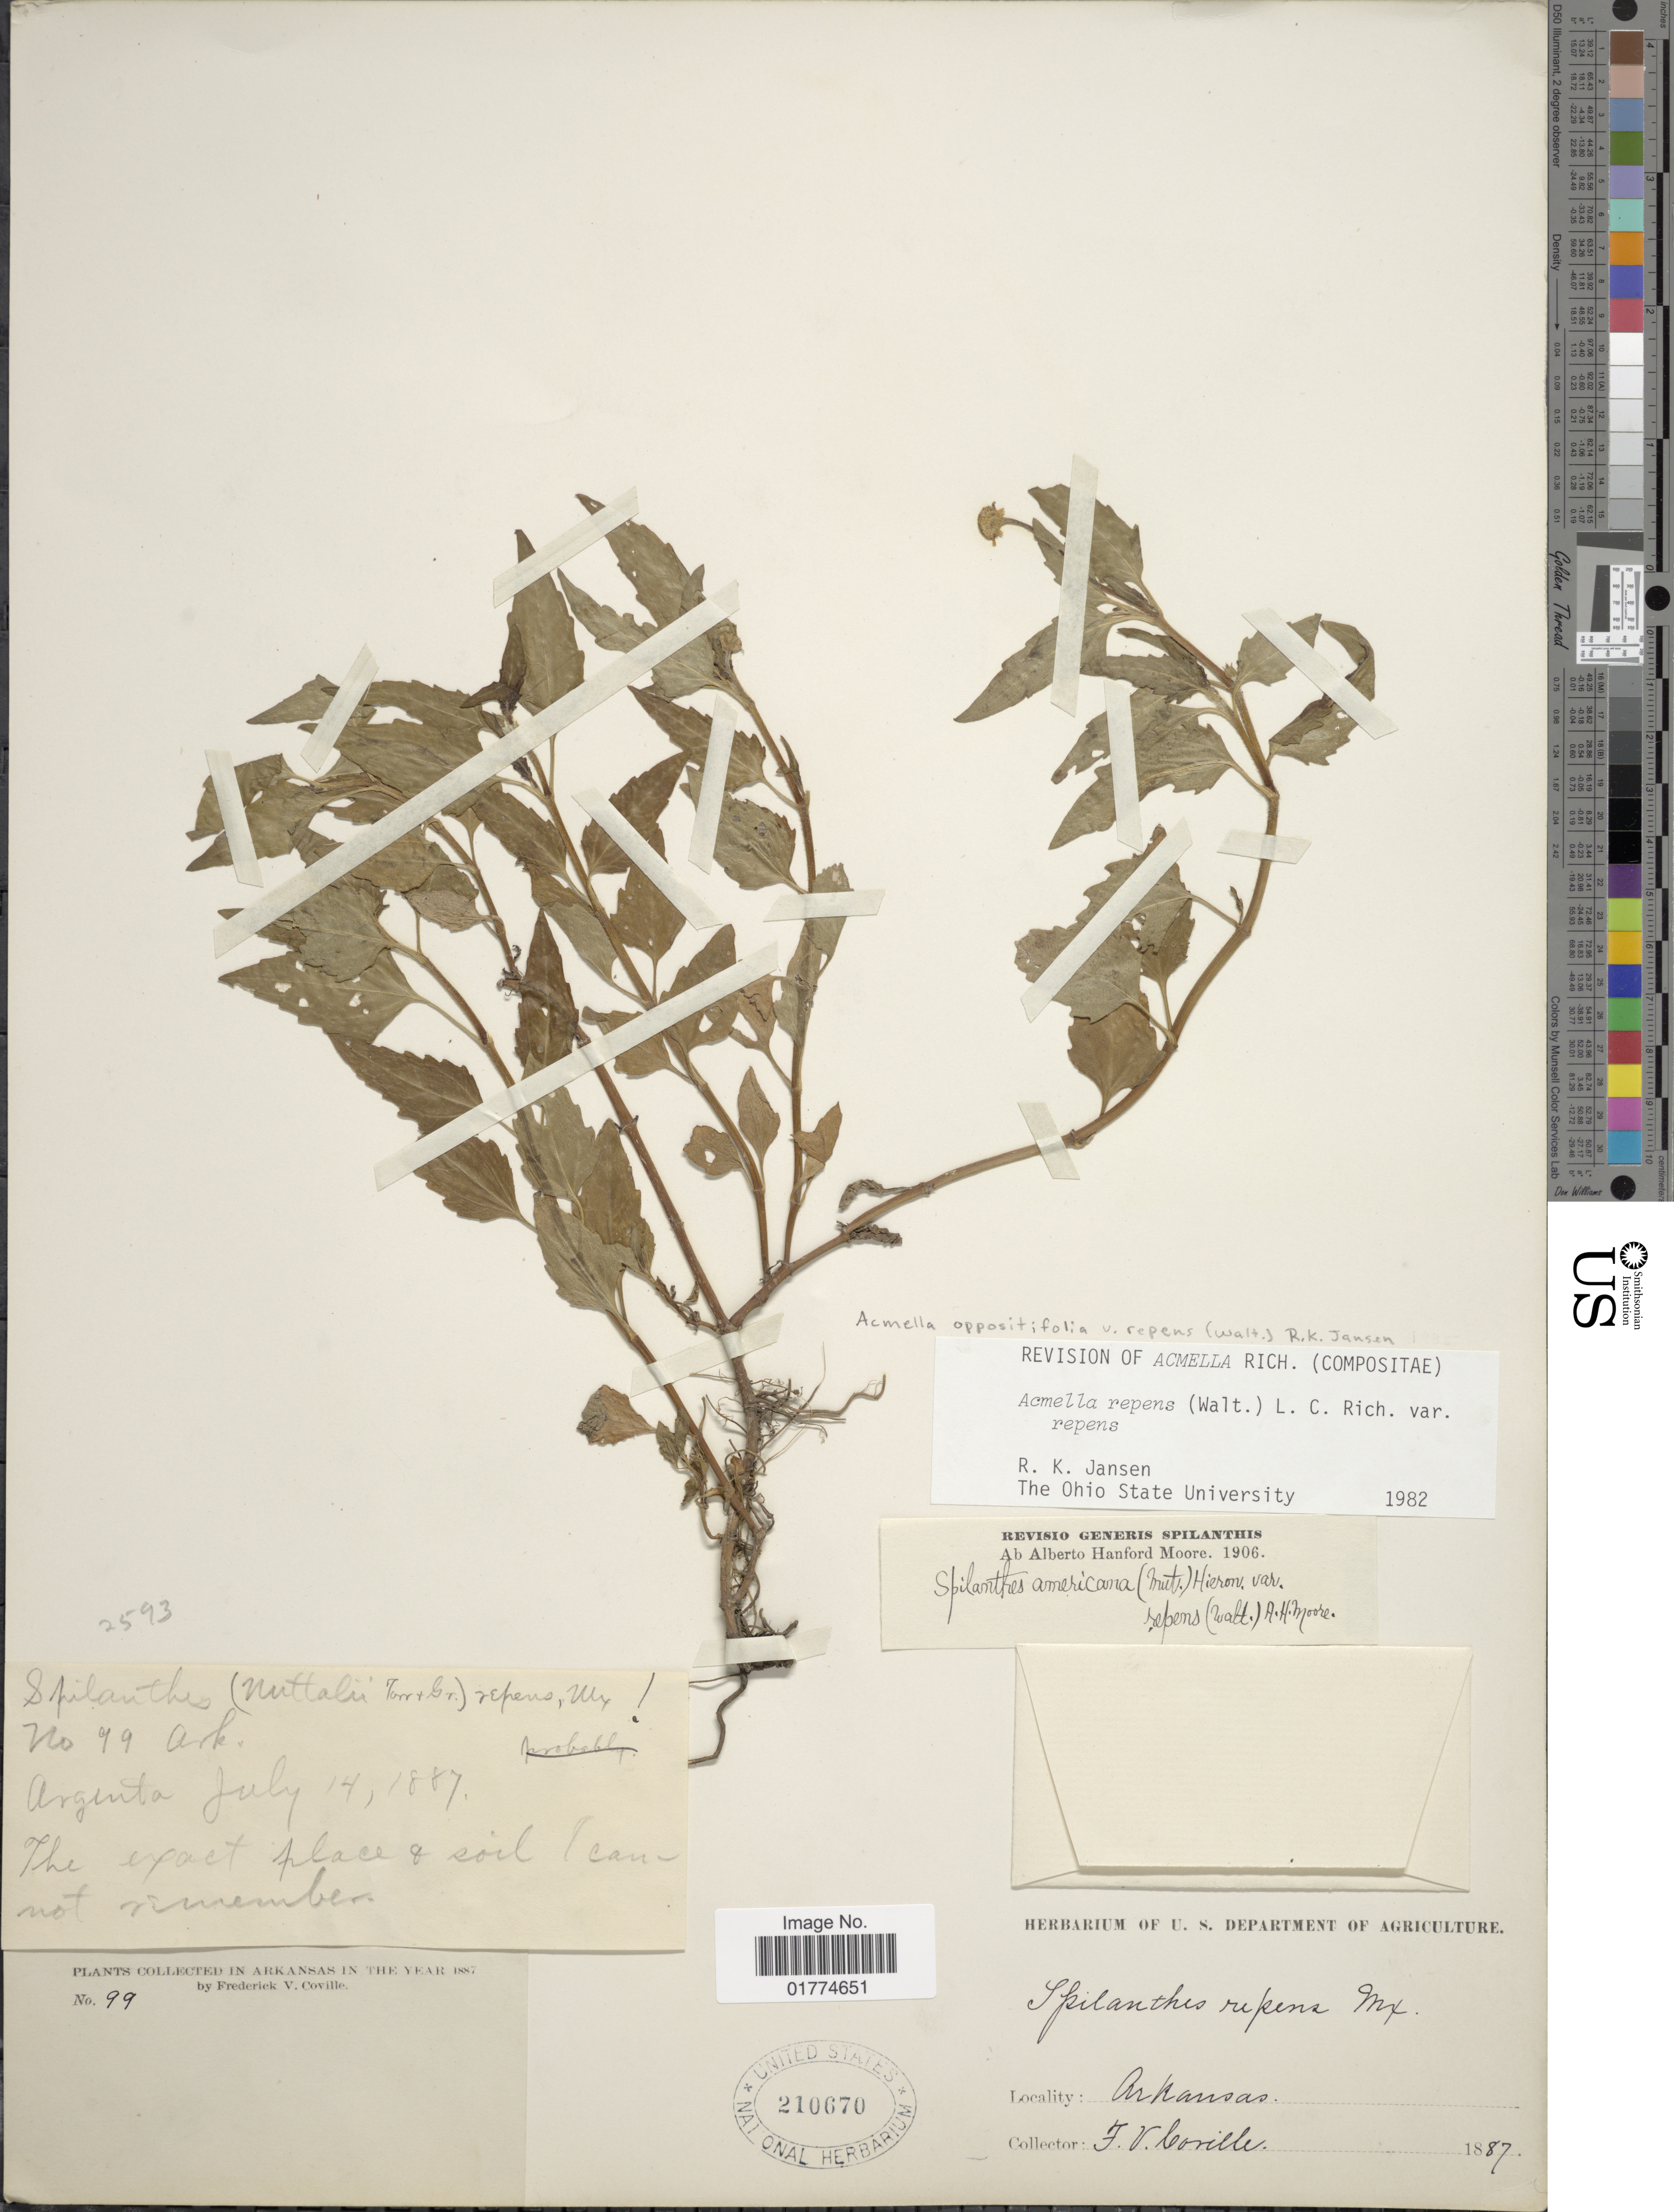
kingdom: Plantae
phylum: Tracheophyta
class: Magnoliopsida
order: Asterales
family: Asteraceae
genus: Acmella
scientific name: Acmella oppositifolia var. repens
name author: (Walter) R.K. Jansen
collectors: F. V. Coville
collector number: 99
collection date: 1887-07-14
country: United States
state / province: Arkansas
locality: Argenta [unsure placement]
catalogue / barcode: US 210670